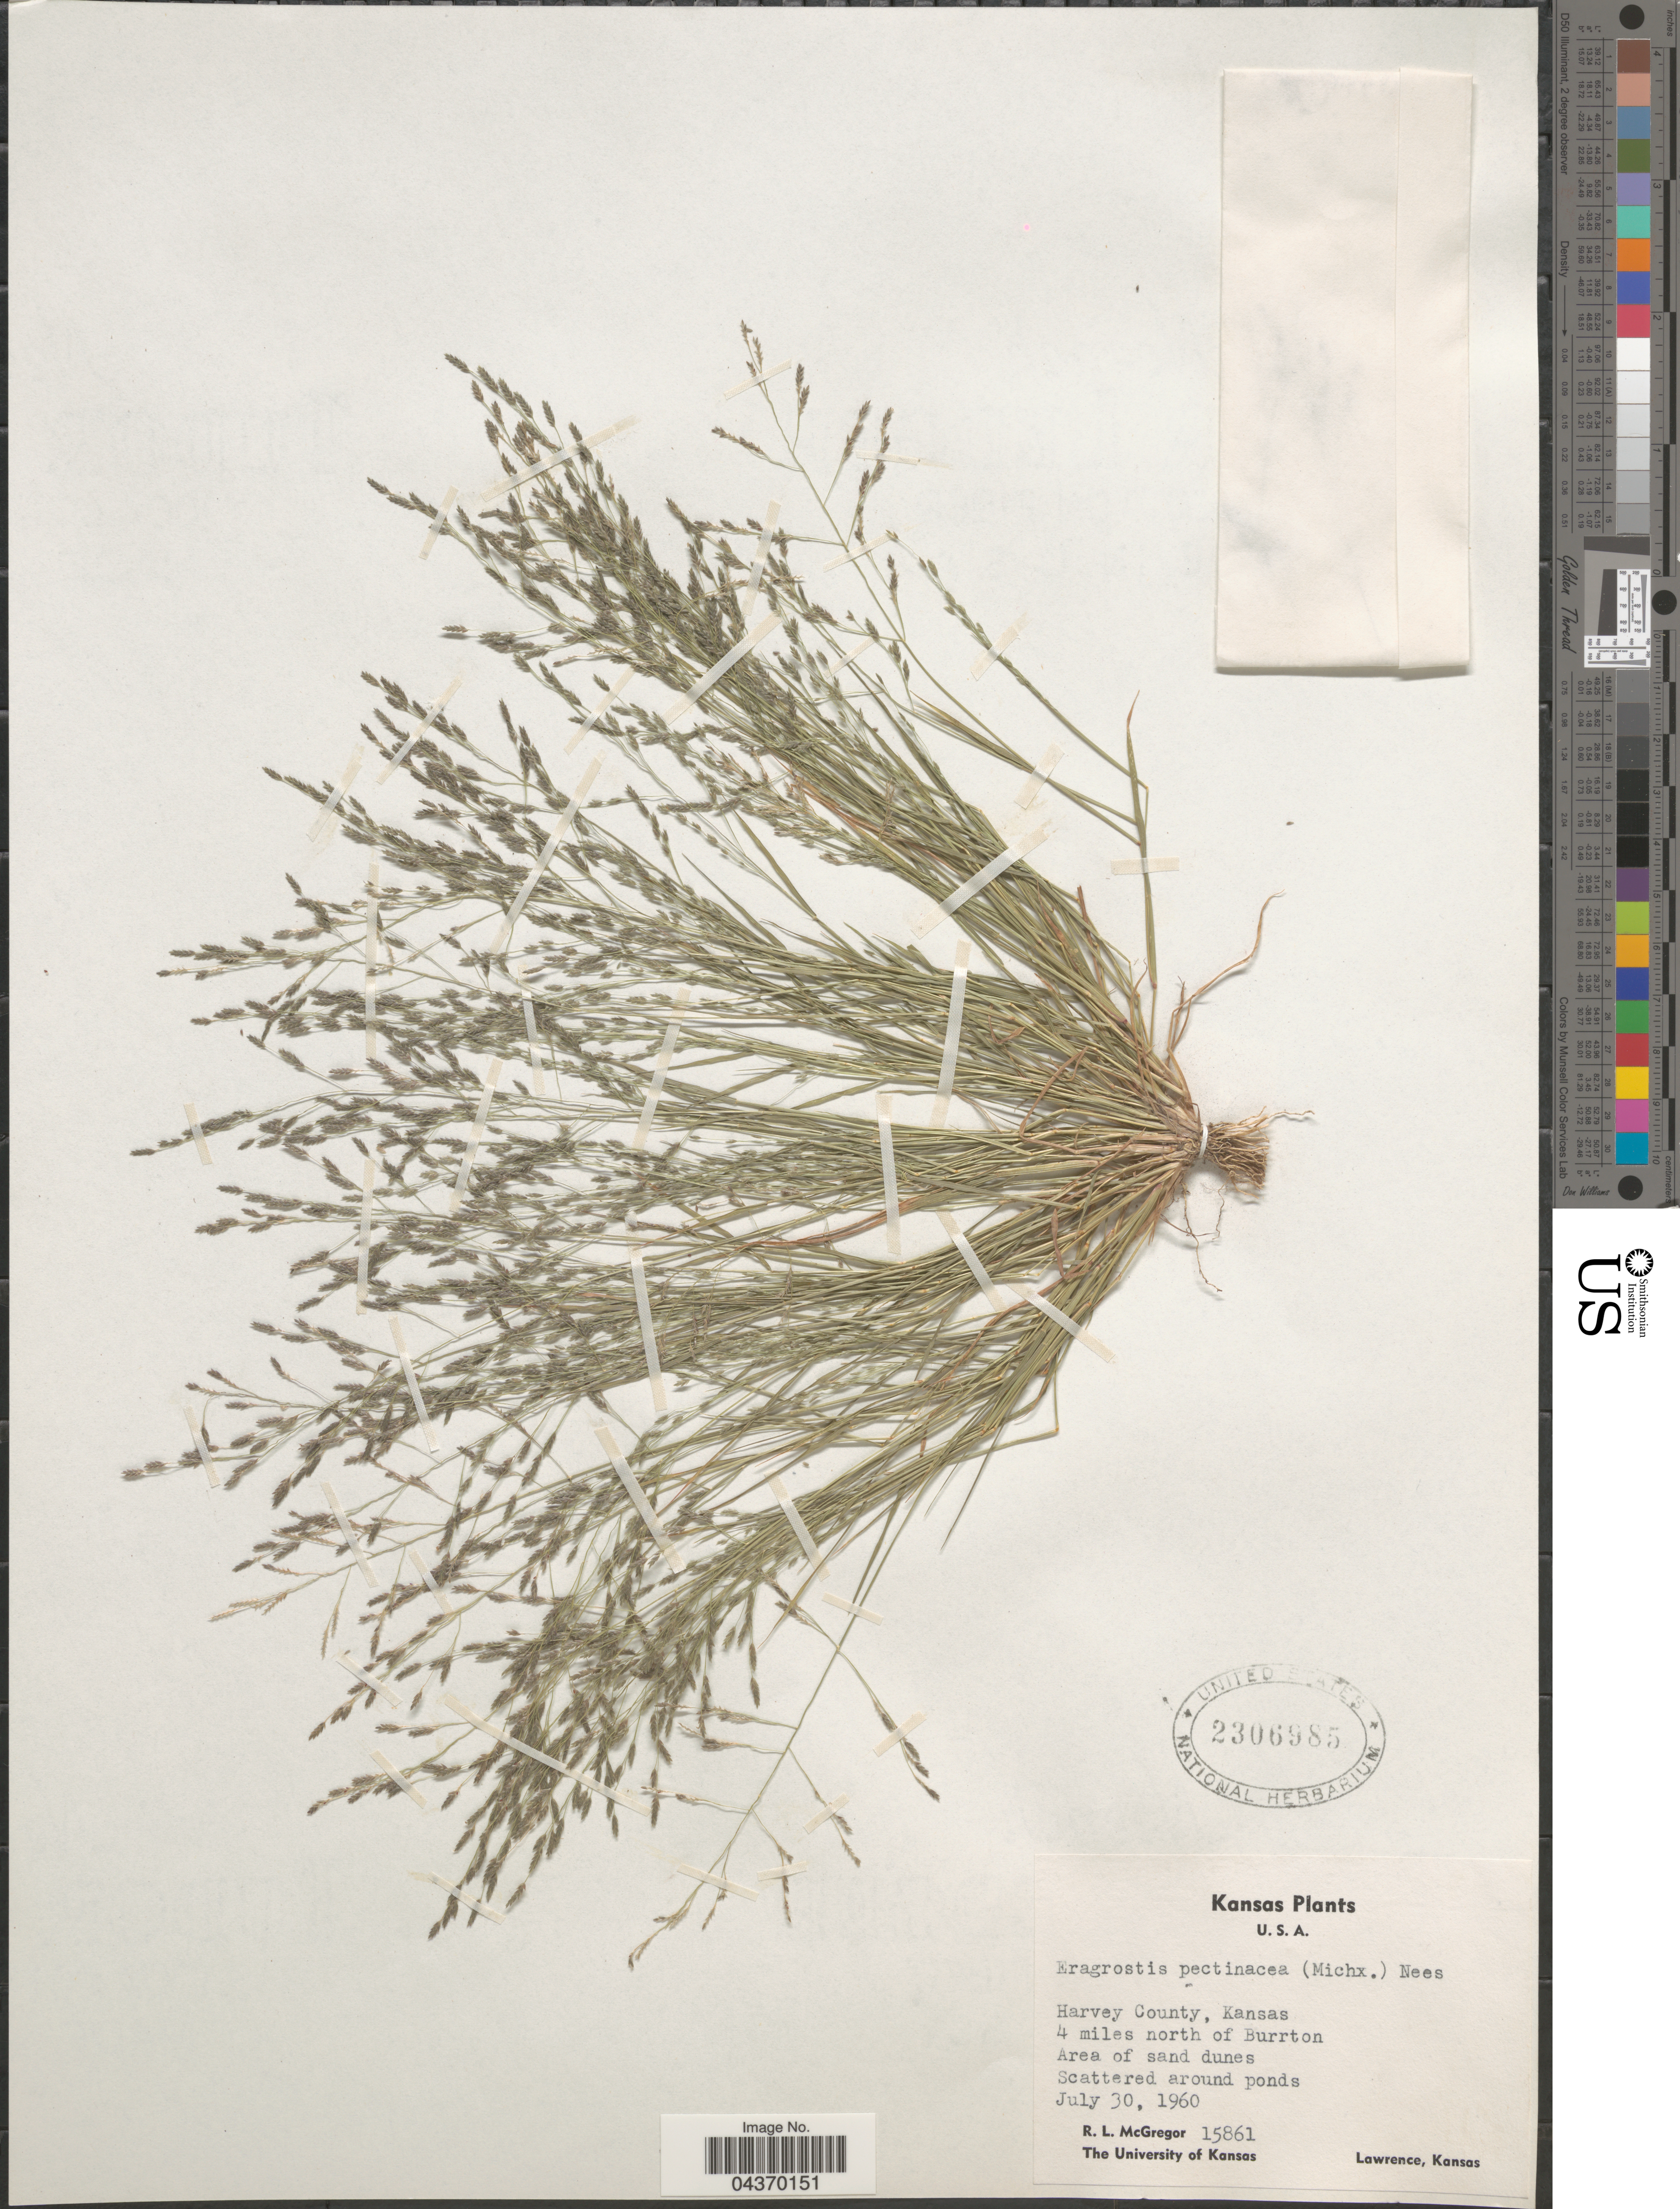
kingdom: Plantae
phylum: Tracheophyta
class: Liliopsida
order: Poales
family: Poaceae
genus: Eragrostis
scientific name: Eragrostis pectinacea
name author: (Michx.) Nees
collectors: R. McGregor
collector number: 15861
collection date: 1960-07-30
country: United States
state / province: Kansas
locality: Harvey County. 4 miles north of Burrton.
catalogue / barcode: US 2306985